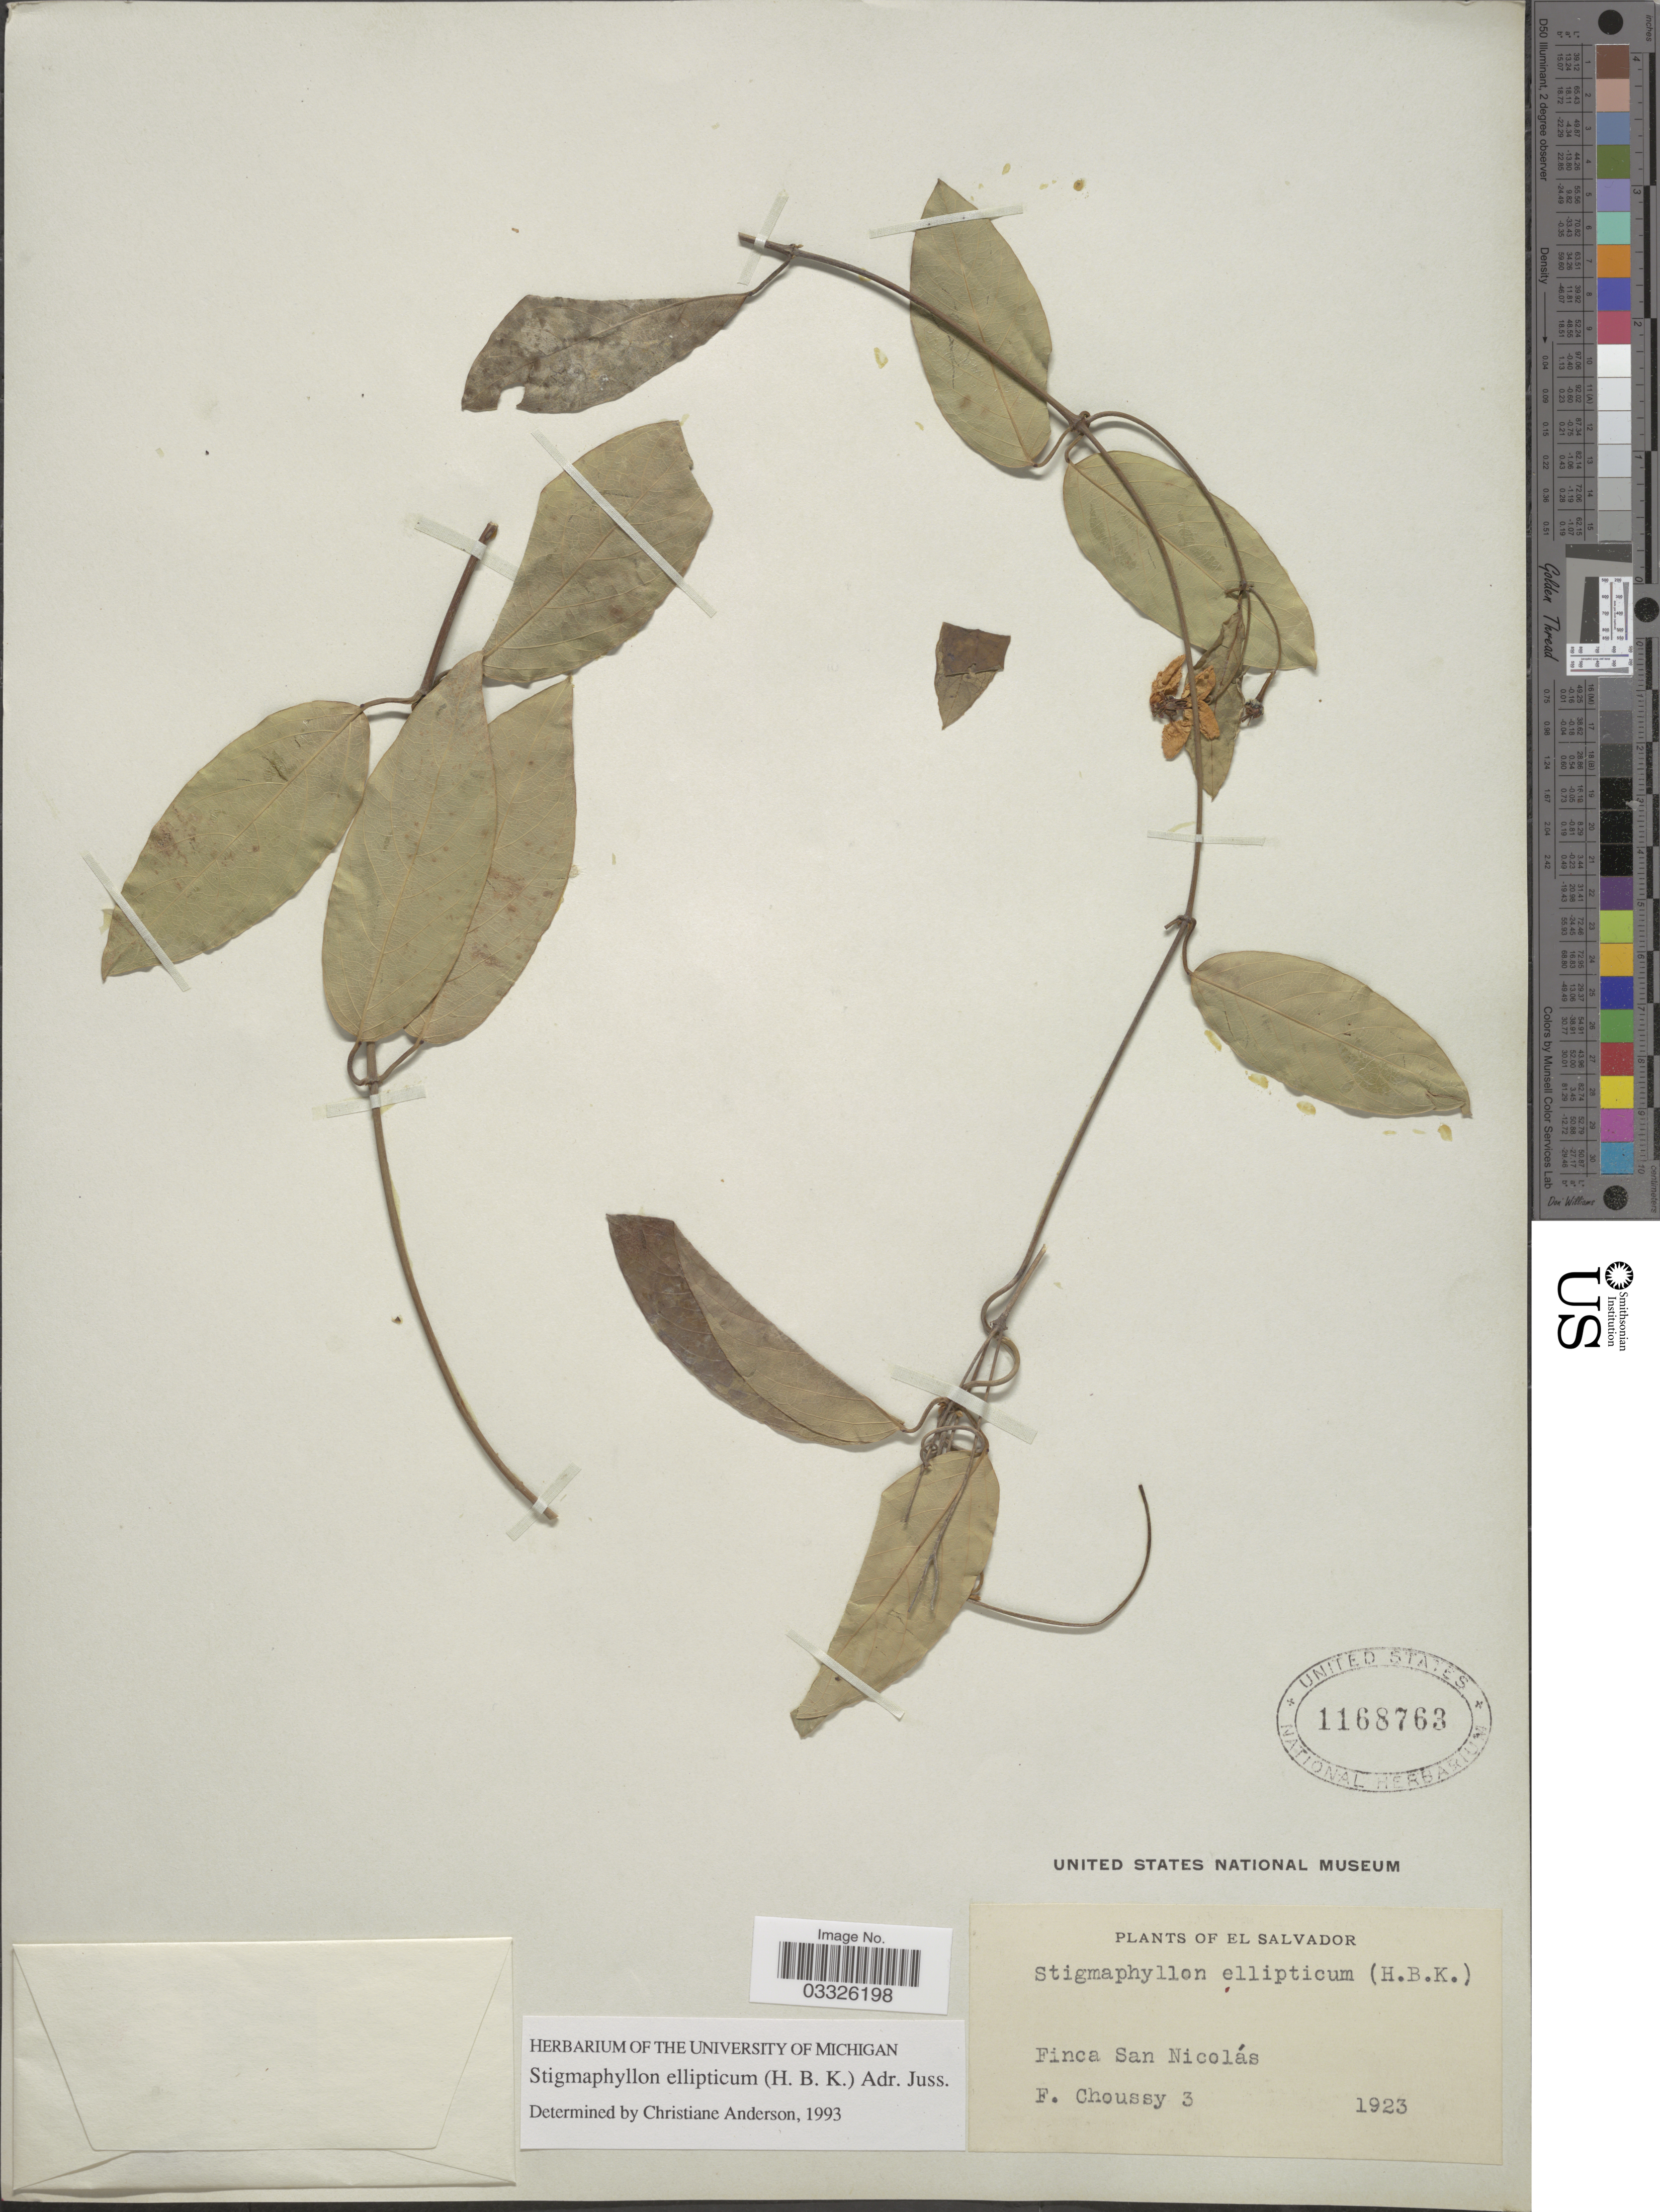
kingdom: Plantae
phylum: Tracheophyta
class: Magnoliopsida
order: Malpighiales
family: Malpighiaceae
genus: Stigmaphyllon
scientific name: Stigmaphyllon ellipticum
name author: (Kunth) A. Juss.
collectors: F. Choussy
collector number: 3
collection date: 1923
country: El Salvador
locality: Finca San Nicolás.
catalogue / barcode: US 1168763